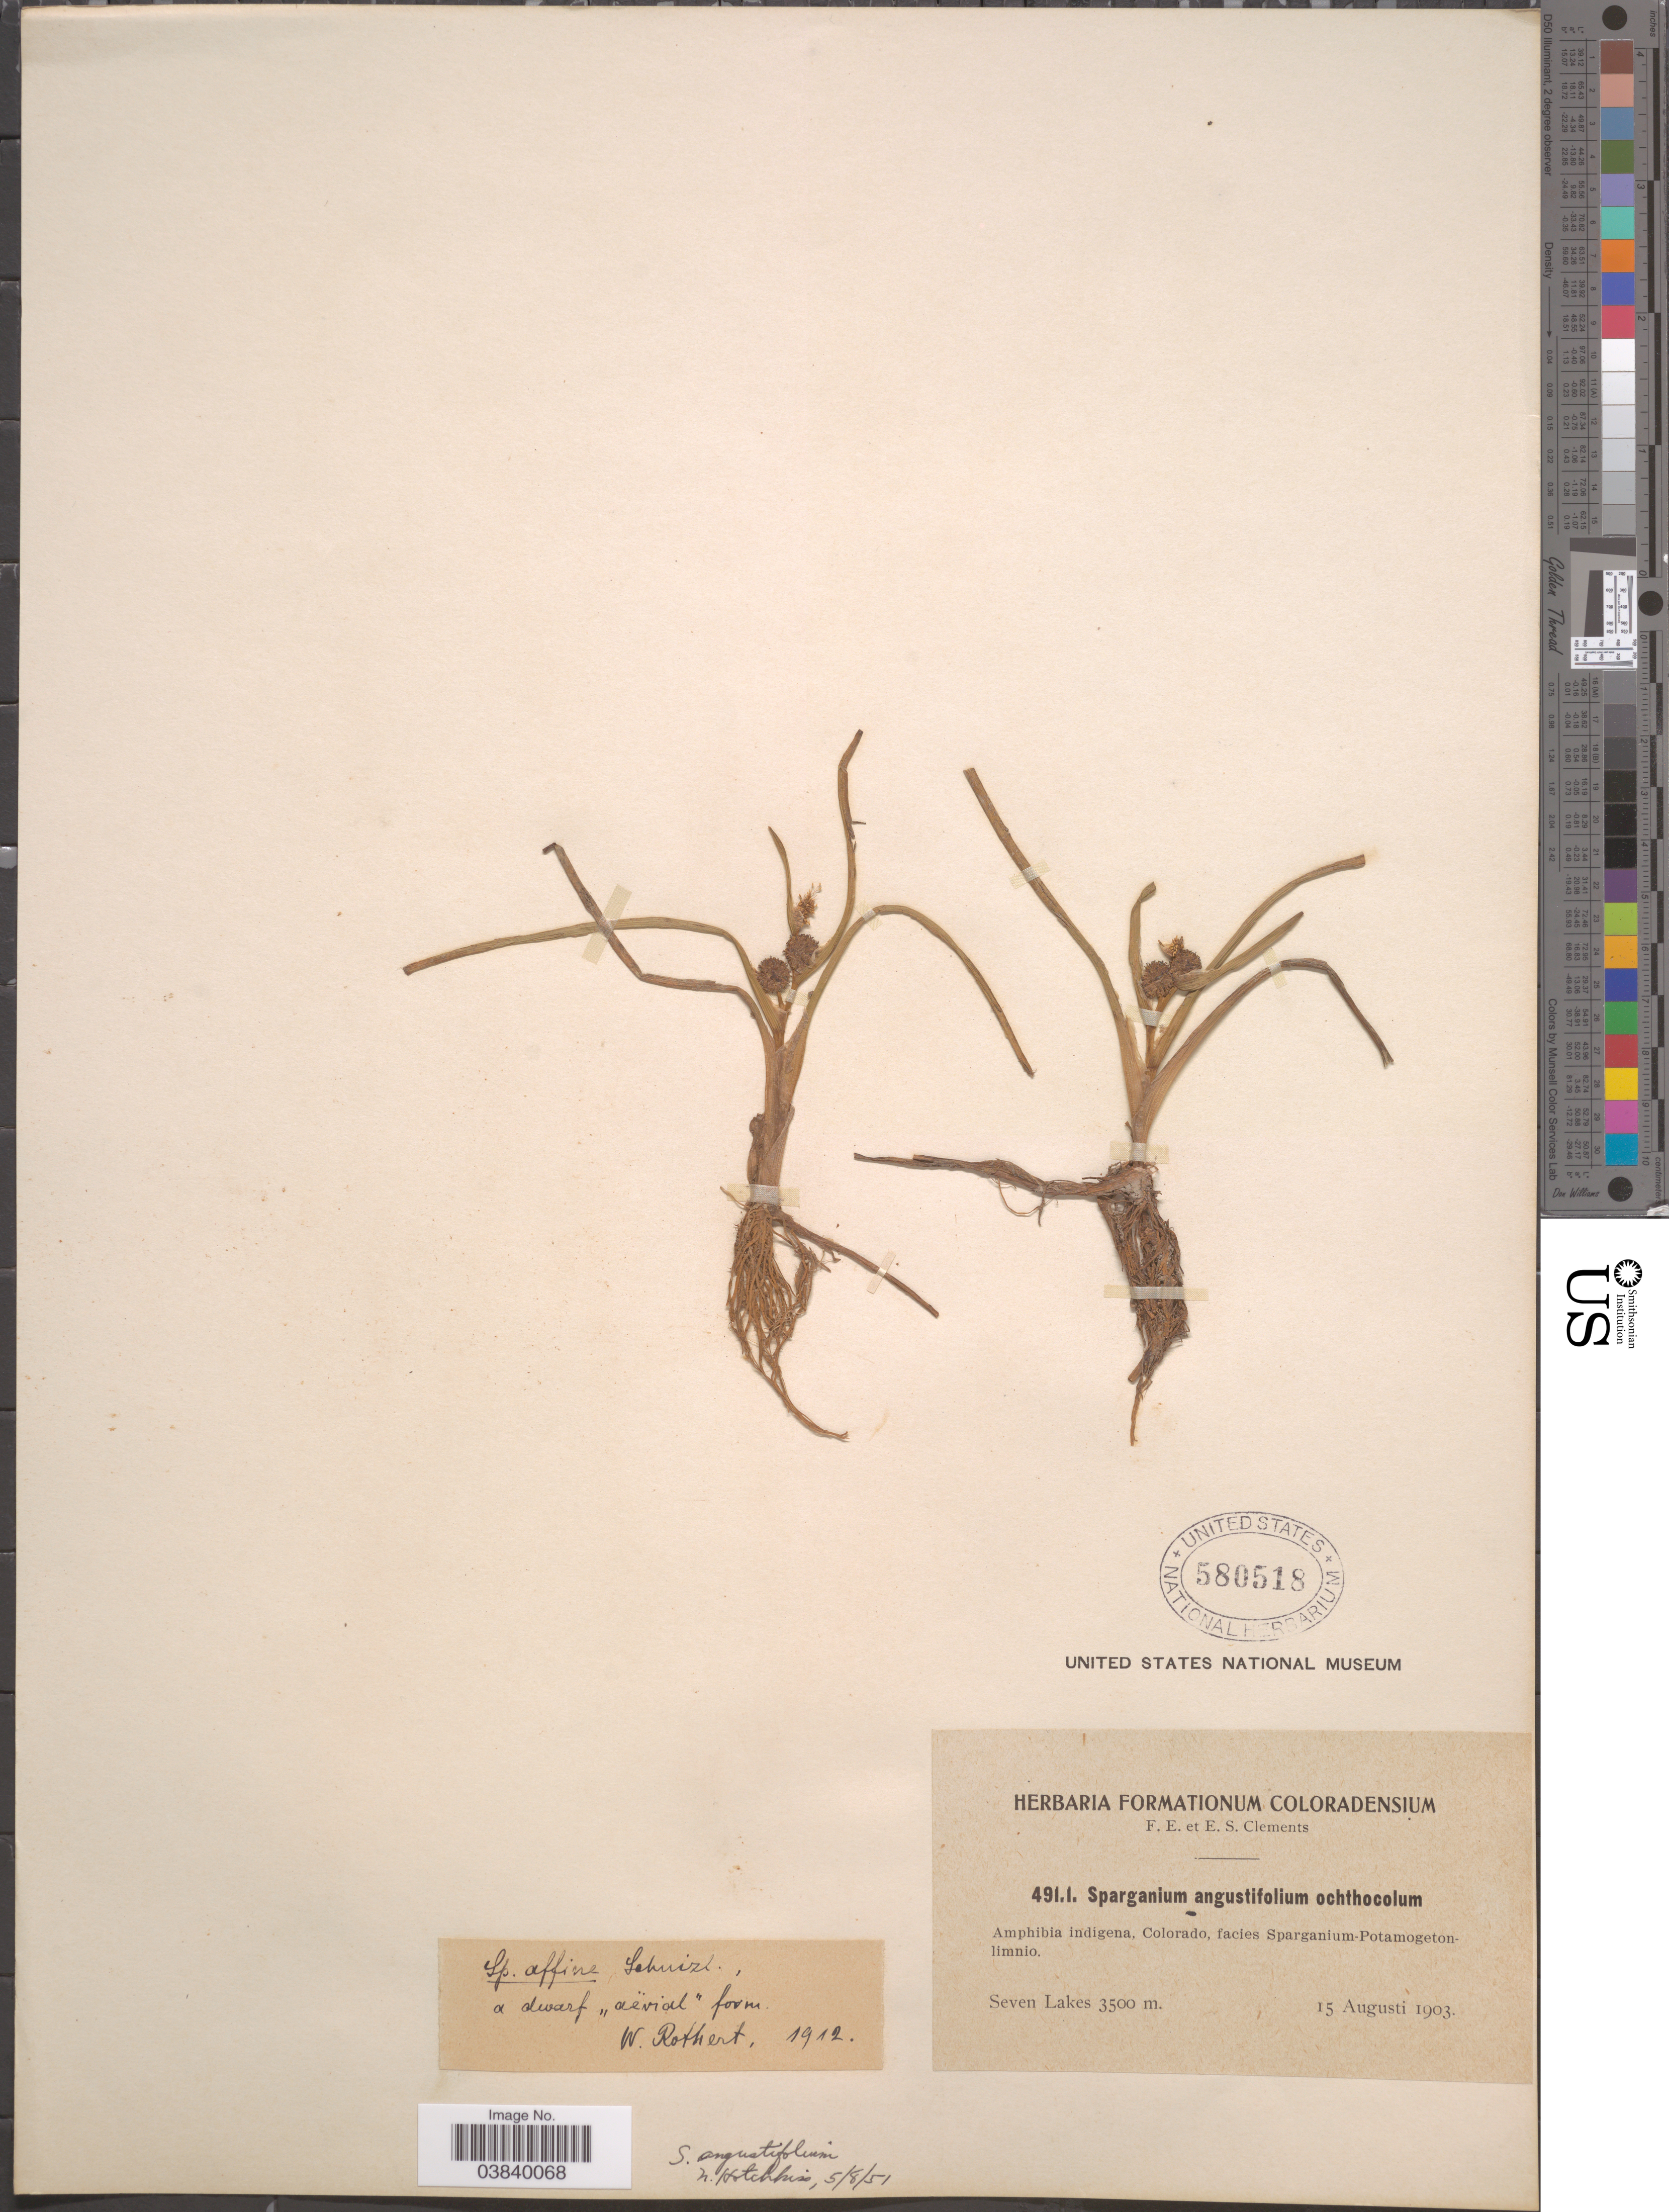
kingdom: Plantae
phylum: Tracheophyta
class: Liliopsida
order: Poales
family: Typhaceae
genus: Sparganium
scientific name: Sparganium angustifolium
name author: Michx.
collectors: F. E. Clements & E. S. Clements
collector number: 4911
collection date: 1903-08-15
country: United States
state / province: Colorado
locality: Seven Lakes.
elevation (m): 3500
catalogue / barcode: US 580518